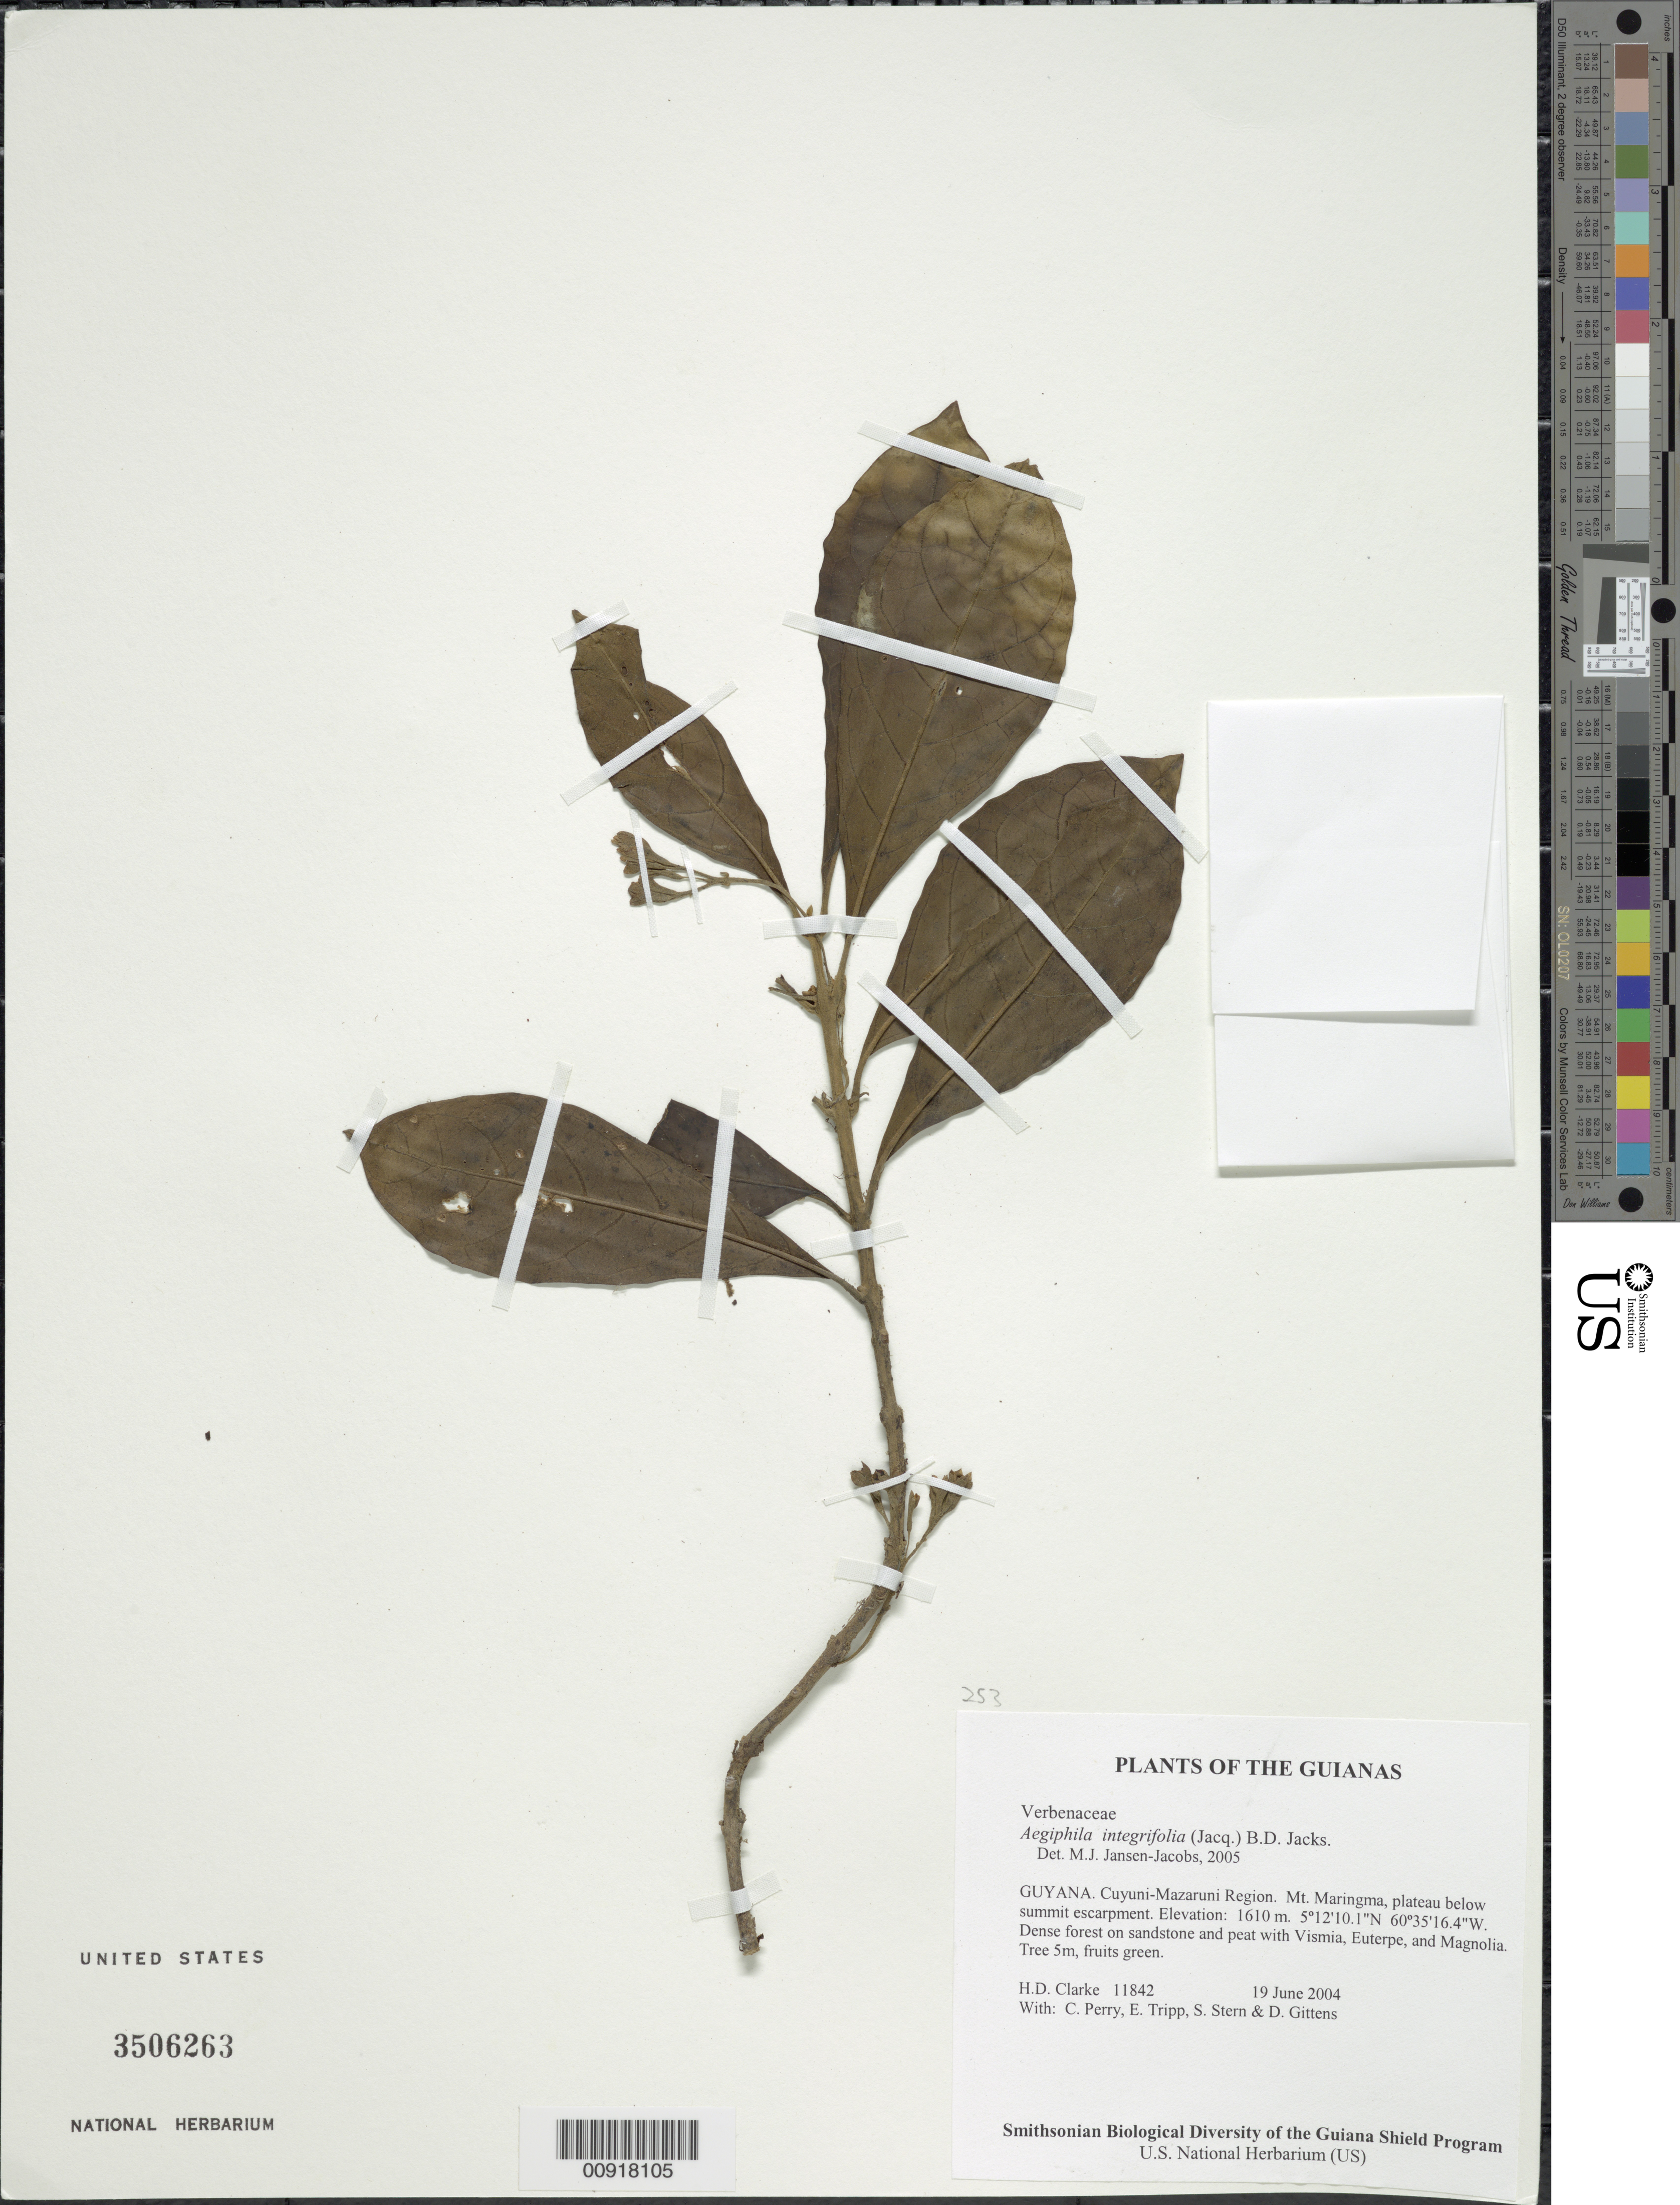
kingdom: Plantae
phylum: Tracheophyta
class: Magnoliopsida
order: Lamiales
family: Lamiaceae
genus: Aegiphila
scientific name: Aegiphila integrifolia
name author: (Jacq.) B.D. Jacks.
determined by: Jansen-Jacobs, M. J., (U), Nationaal Herbarium Nederland, Utrecht University branch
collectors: H. D. Clarke, C. Perry, E. Tripp, S. R. Stern & D. Gittens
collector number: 11842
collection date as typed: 19 June 2004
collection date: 2004-06-19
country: Guyana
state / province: Cuyuni-Mazaruni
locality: Mt. Maringma, plateau below summit escarpment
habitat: Dense forest on sandstone and peat with Vismia, Euterpe, and Magnolia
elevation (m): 1610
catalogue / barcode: US 3506263